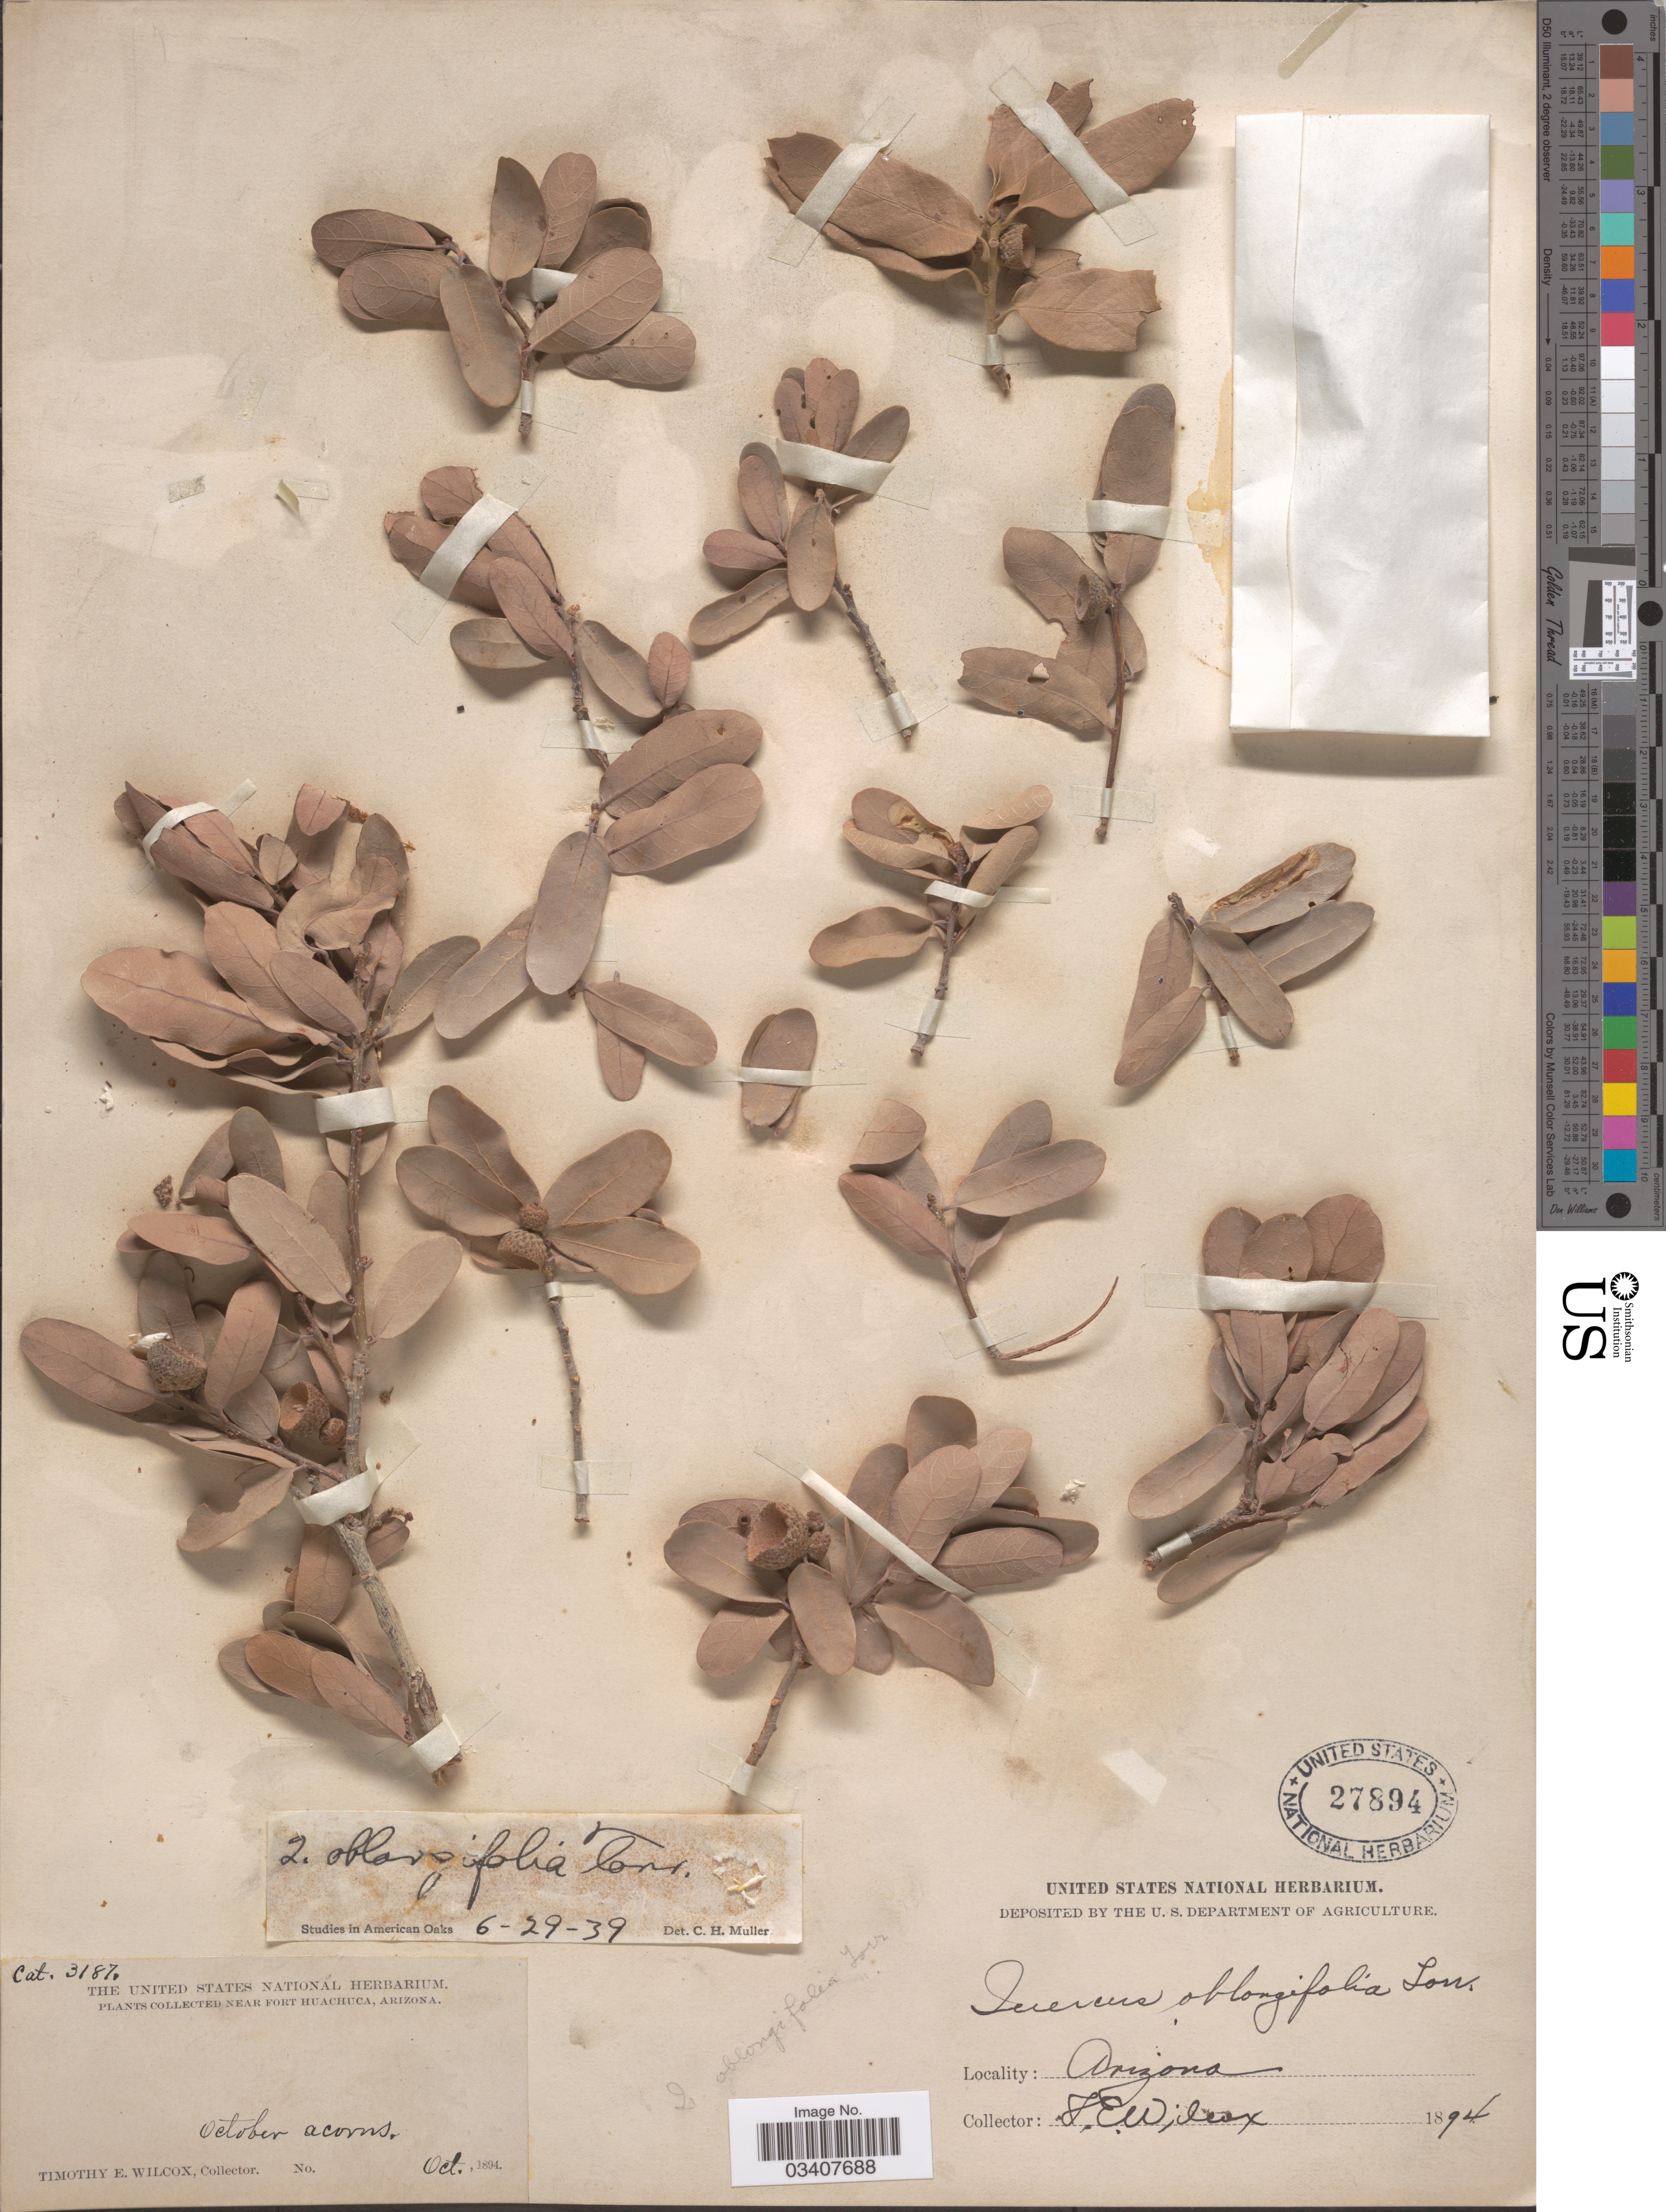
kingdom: Plantae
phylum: Tracheophyta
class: Magnoliopsida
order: Fagales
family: Fagaceae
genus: Quercus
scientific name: Quercus oblongifolia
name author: Torr.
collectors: T. E. Wilcox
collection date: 1894-10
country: United States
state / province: Arizona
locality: Near Fort Huachuca.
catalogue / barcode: US 27894